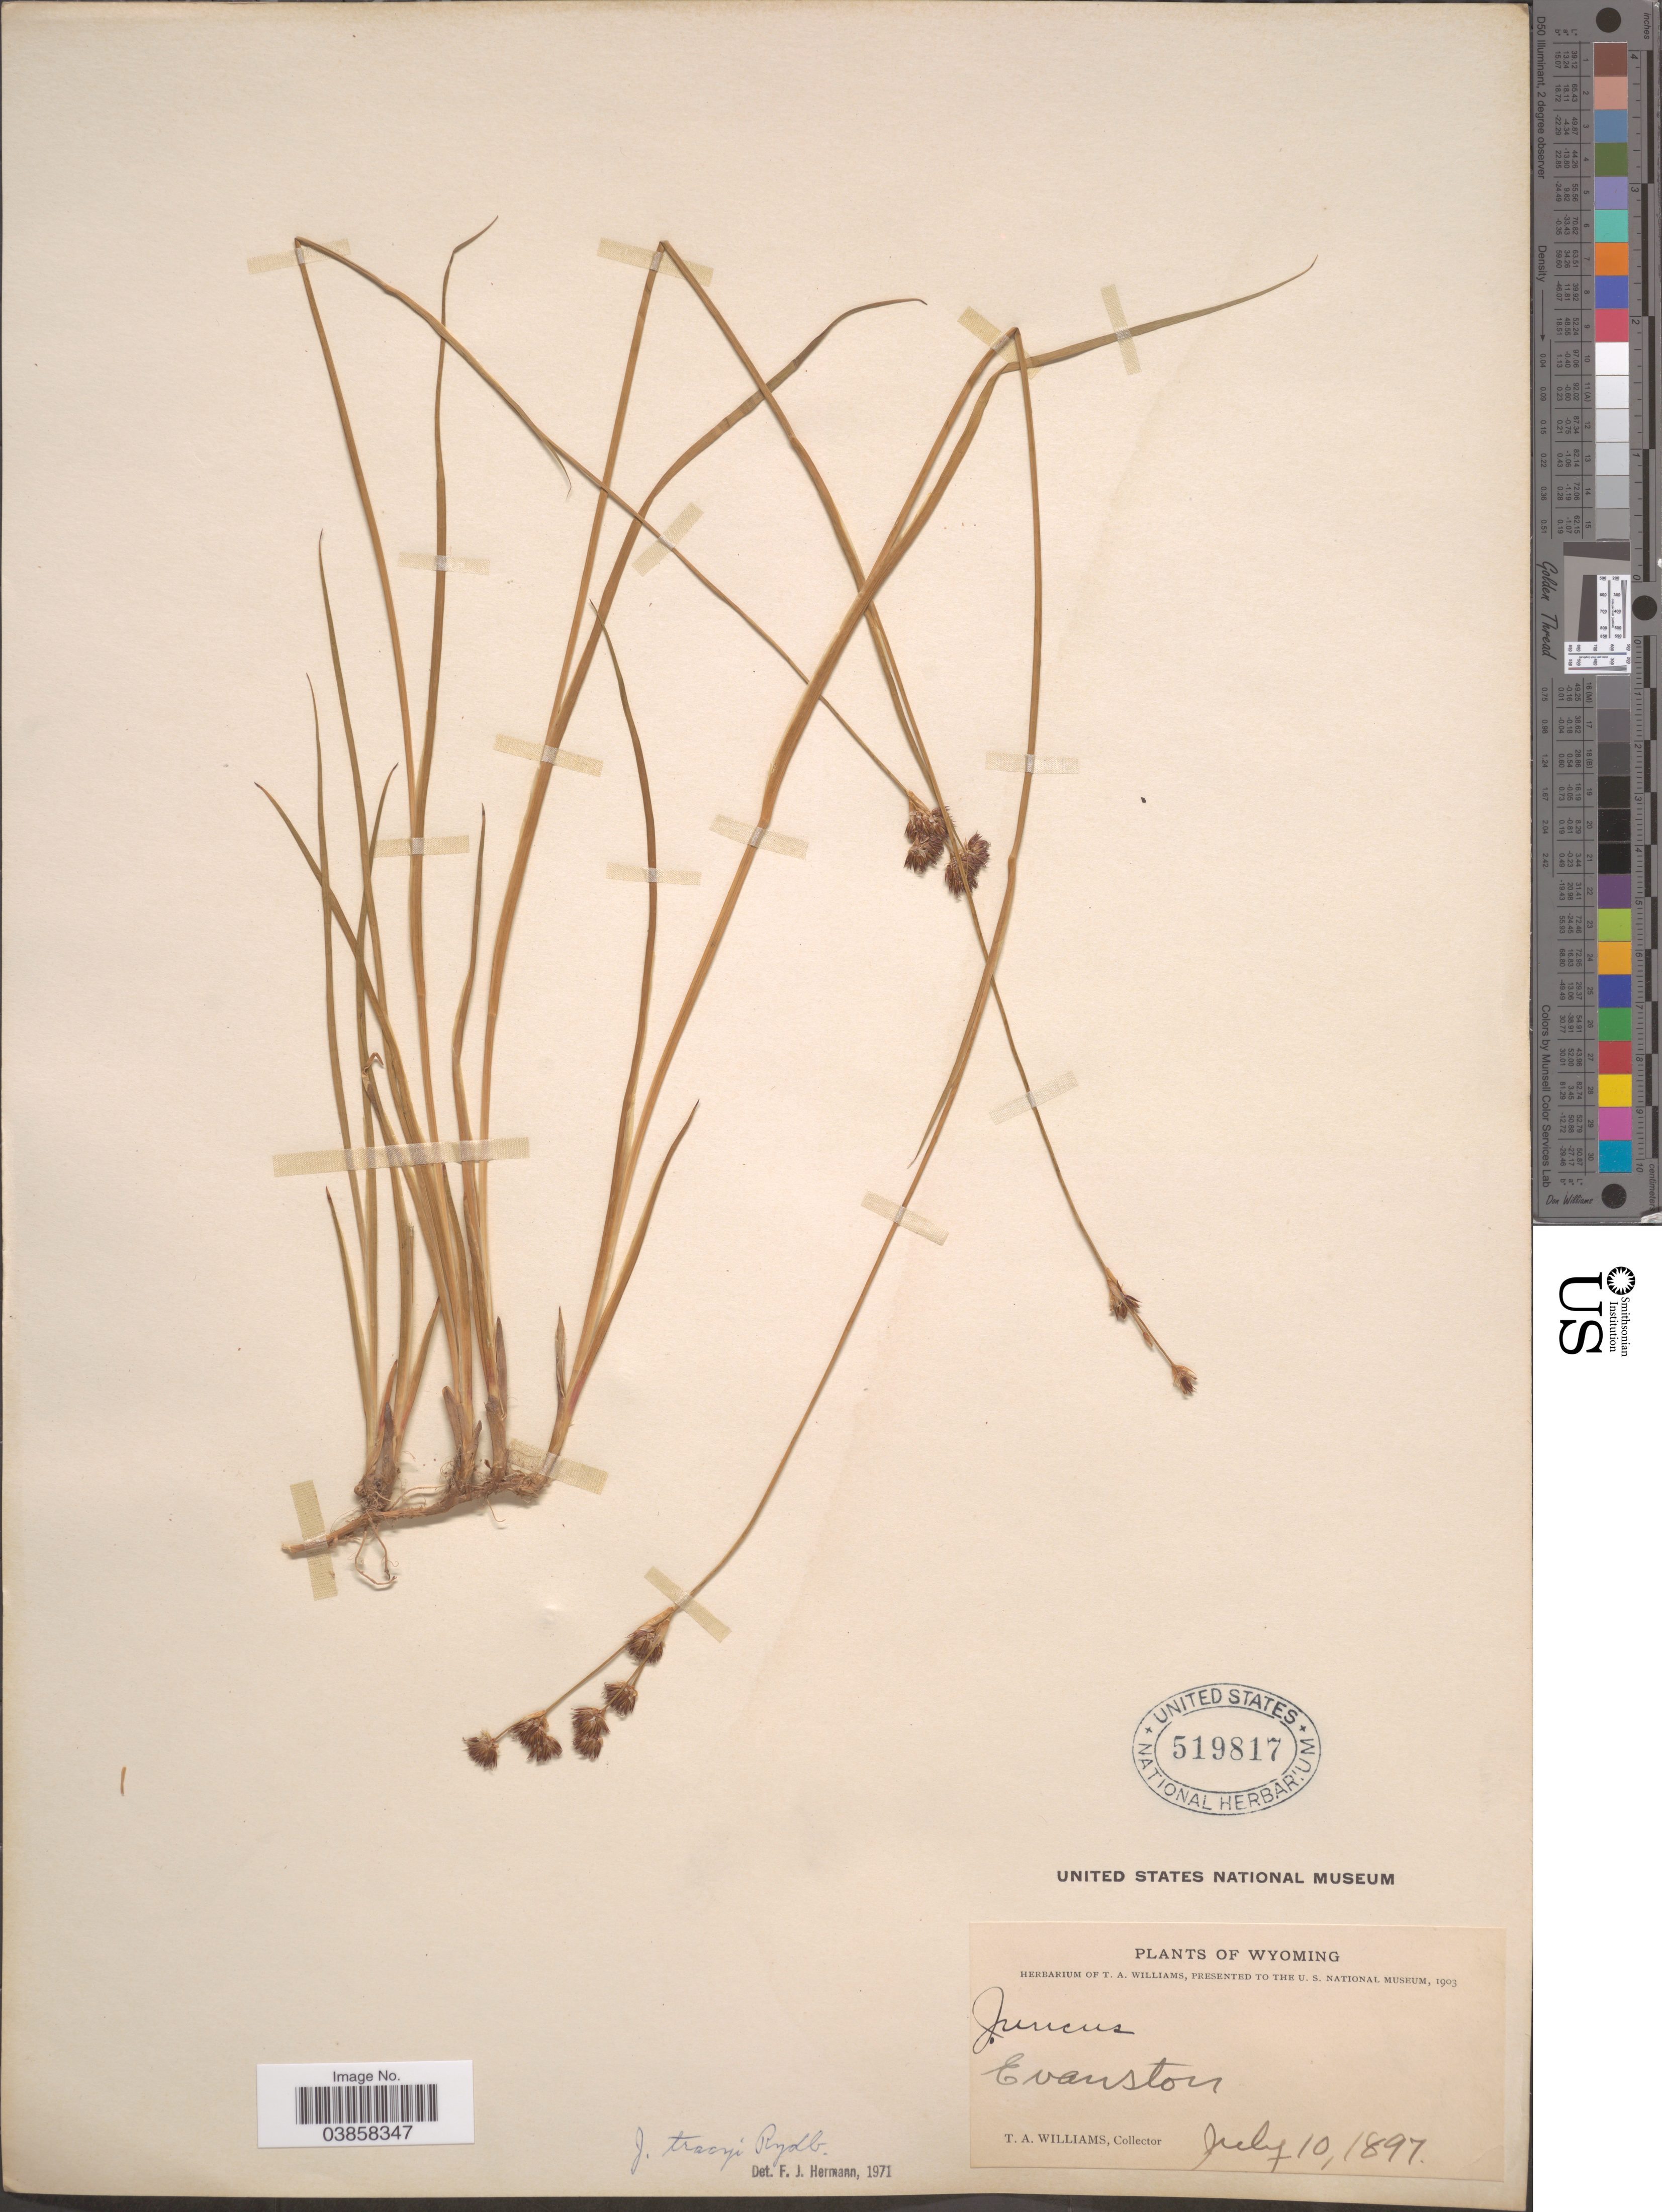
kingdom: Plantae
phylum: Tracheophyta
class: Liliopsida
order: Poales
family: Juncaceae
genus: Juncus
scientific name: Juncus tracyi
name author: Rydb.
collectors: T. Williams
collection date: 1897-07-10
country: United States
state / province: Wyoming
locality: Evanston.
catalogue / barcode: US 519817